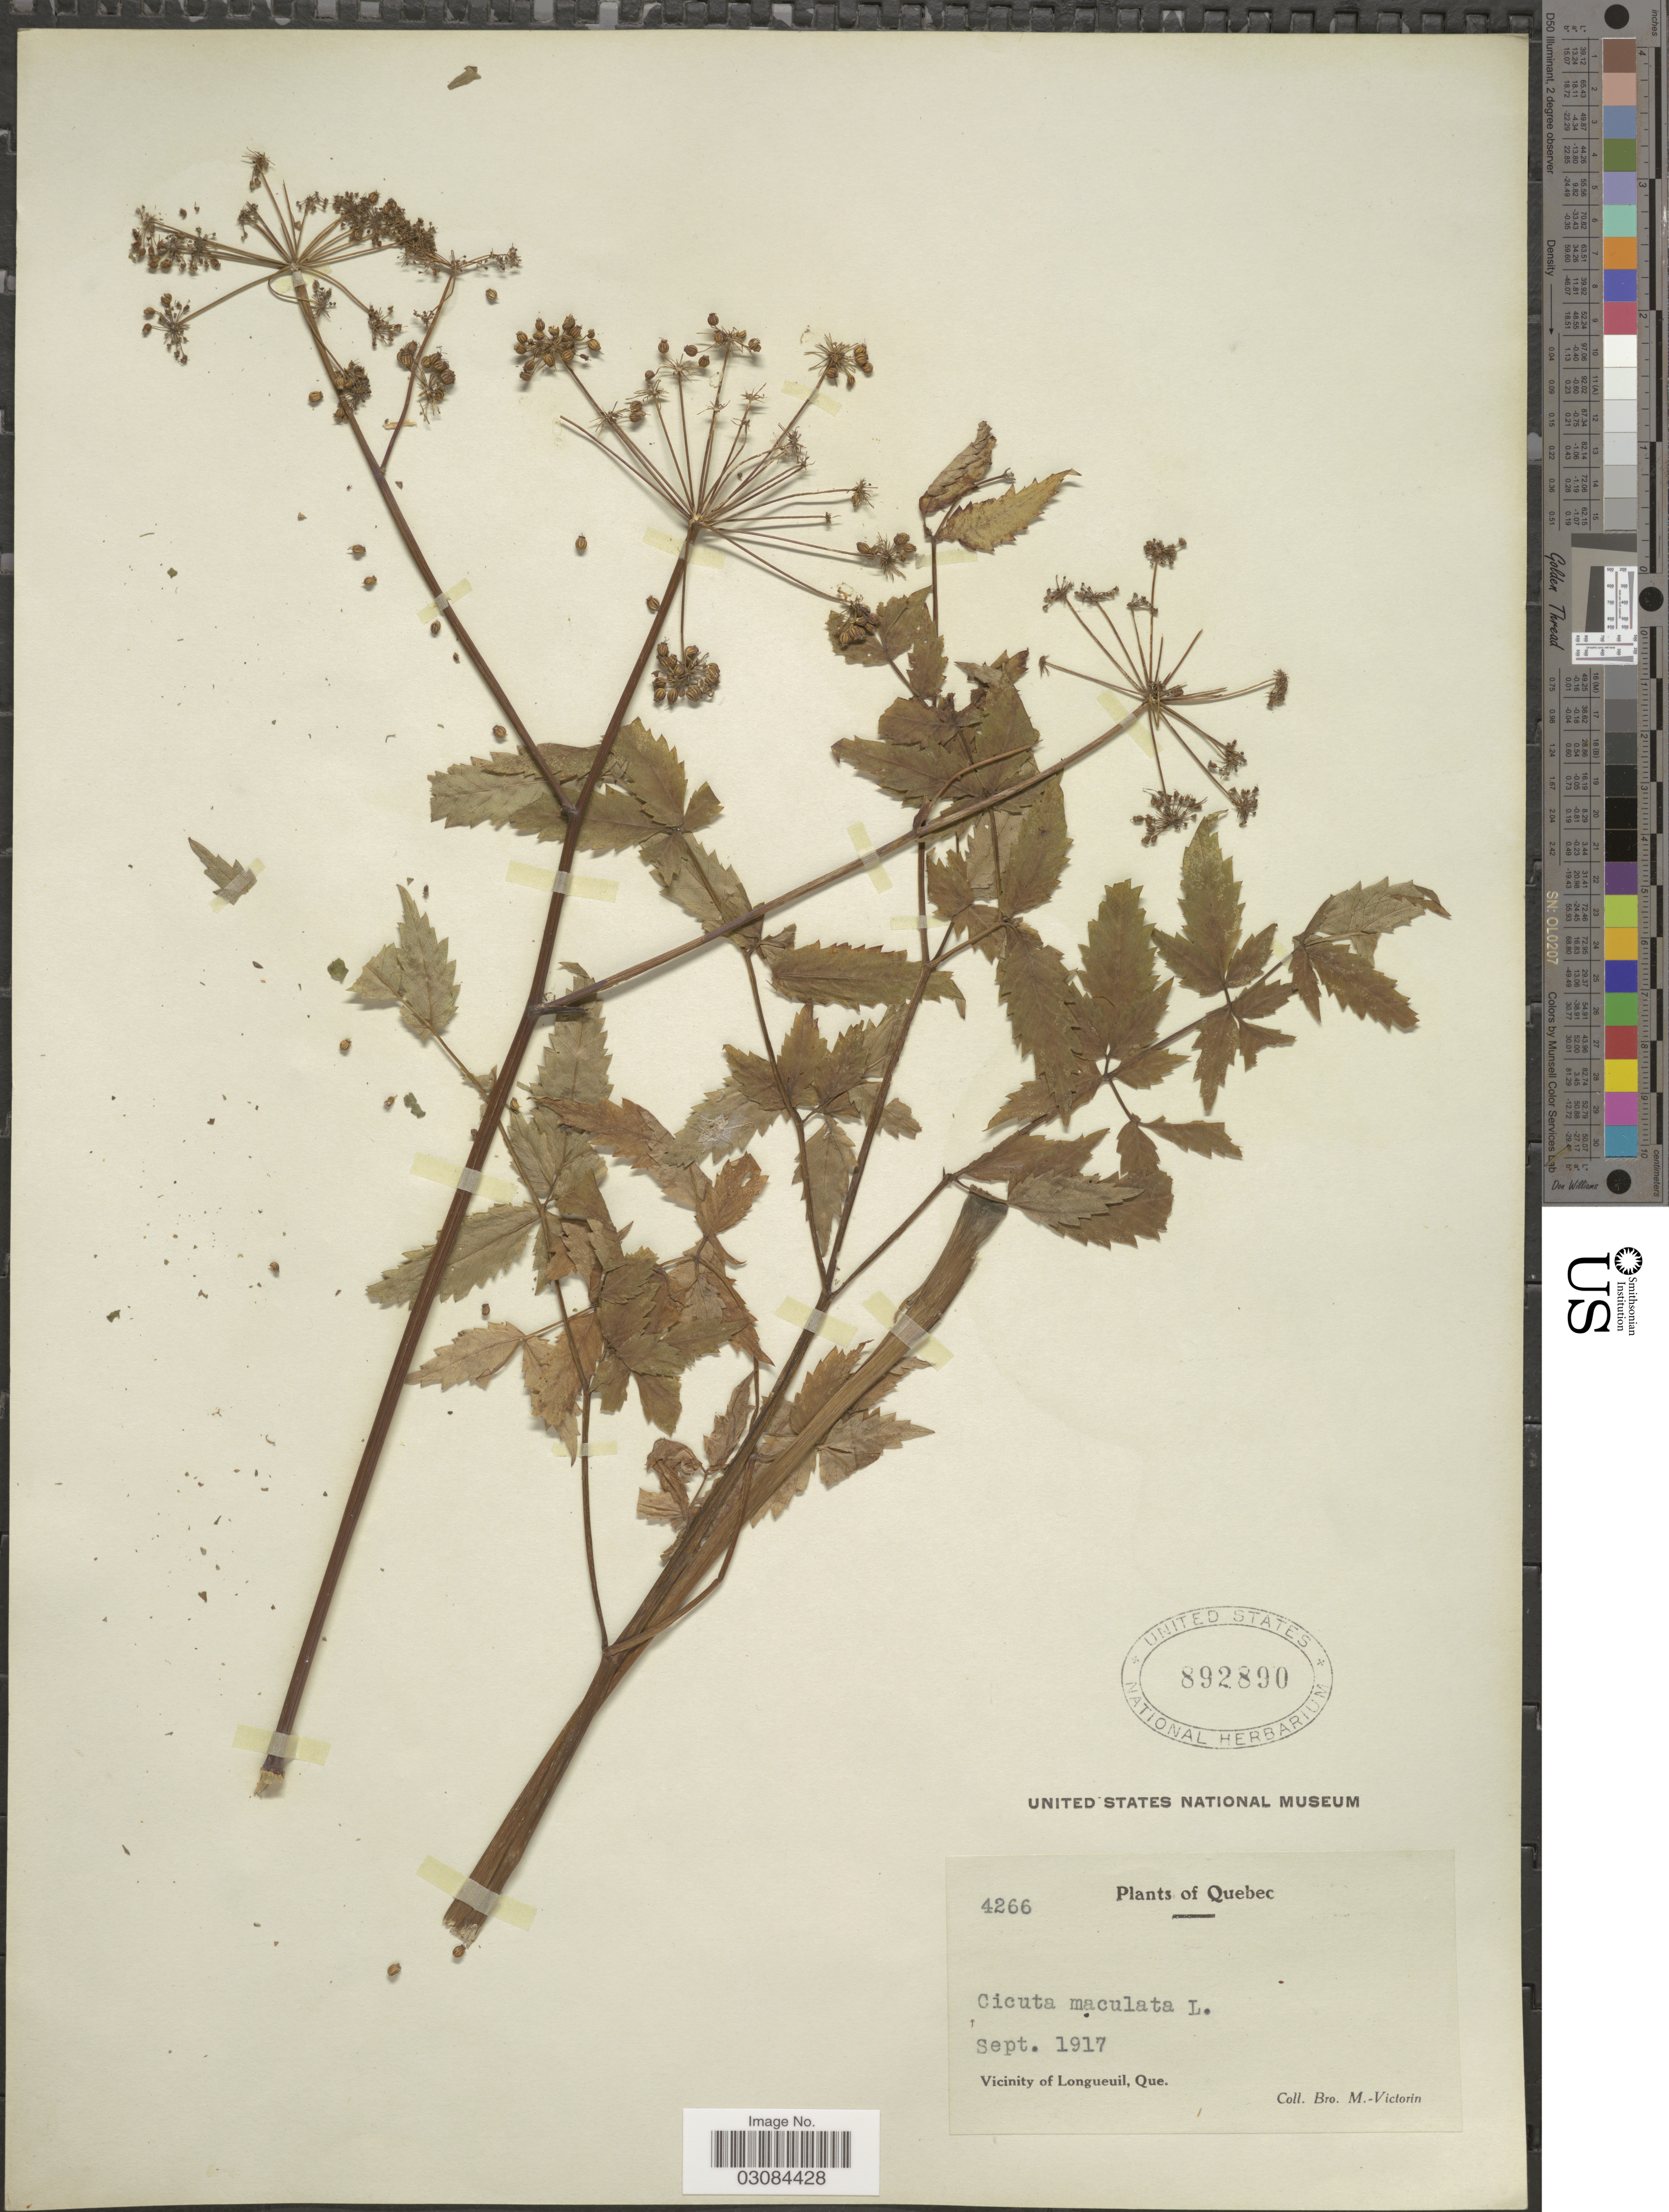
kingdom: Plantae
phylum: Tracheophyta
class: Magnoliopsida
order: Apiales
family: Apiaceae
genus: Cicuta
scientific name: Cicuta maculata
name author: L.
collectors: Fr. Marie-Victorin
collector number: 4266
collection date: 1917-09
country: Canada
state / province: Quebec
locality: Vicinity of Longueuil, Que.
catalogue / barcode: US 892890